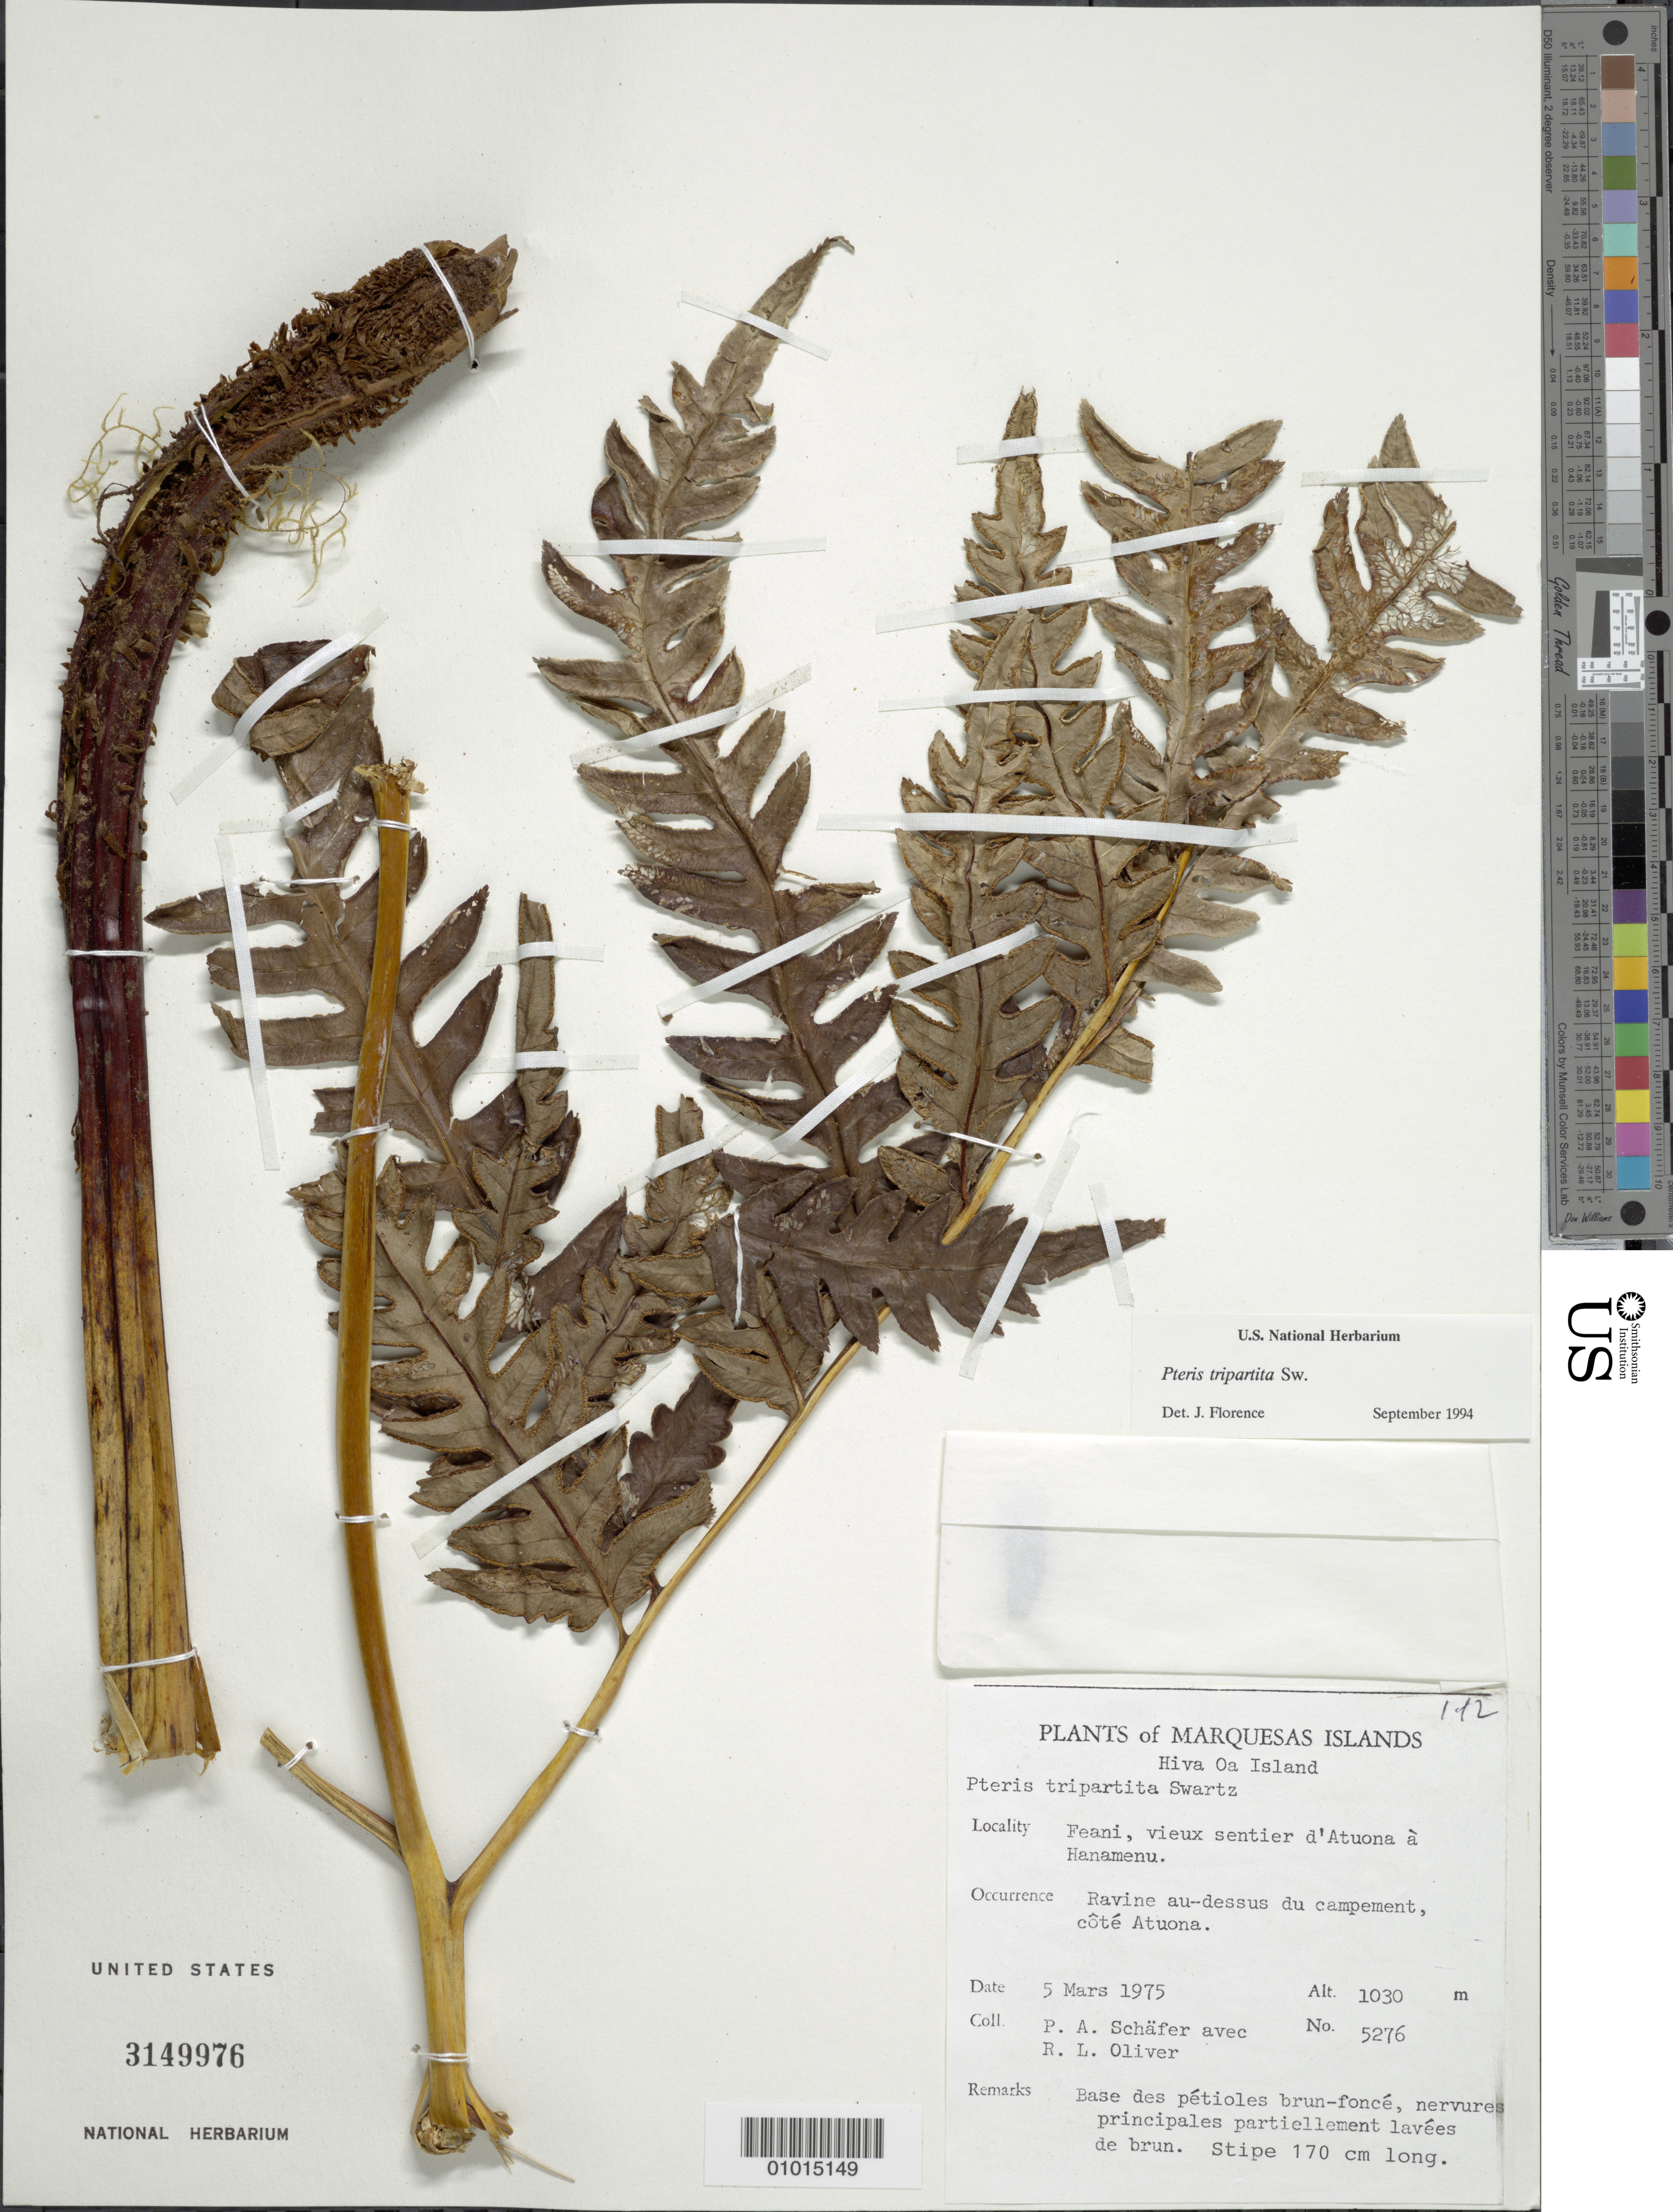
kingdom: Plantae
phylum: Tracheophyta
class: Polypodiopsida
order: Polypodiales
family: Pteridaceae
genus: Pteris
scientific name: Pteris comans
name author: G. Forst.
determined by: Florence, J.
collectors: P. A. Schäfer & R. L. Oliver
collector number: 5276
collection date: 1975-03-05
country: French Polynesia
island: Hiva Oa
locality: Feani, vieux sentier d'Atuona à Hanamenu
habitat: Ravine au-dessus du campement, côté Atuona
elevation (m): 1030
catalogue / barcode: US 3149976